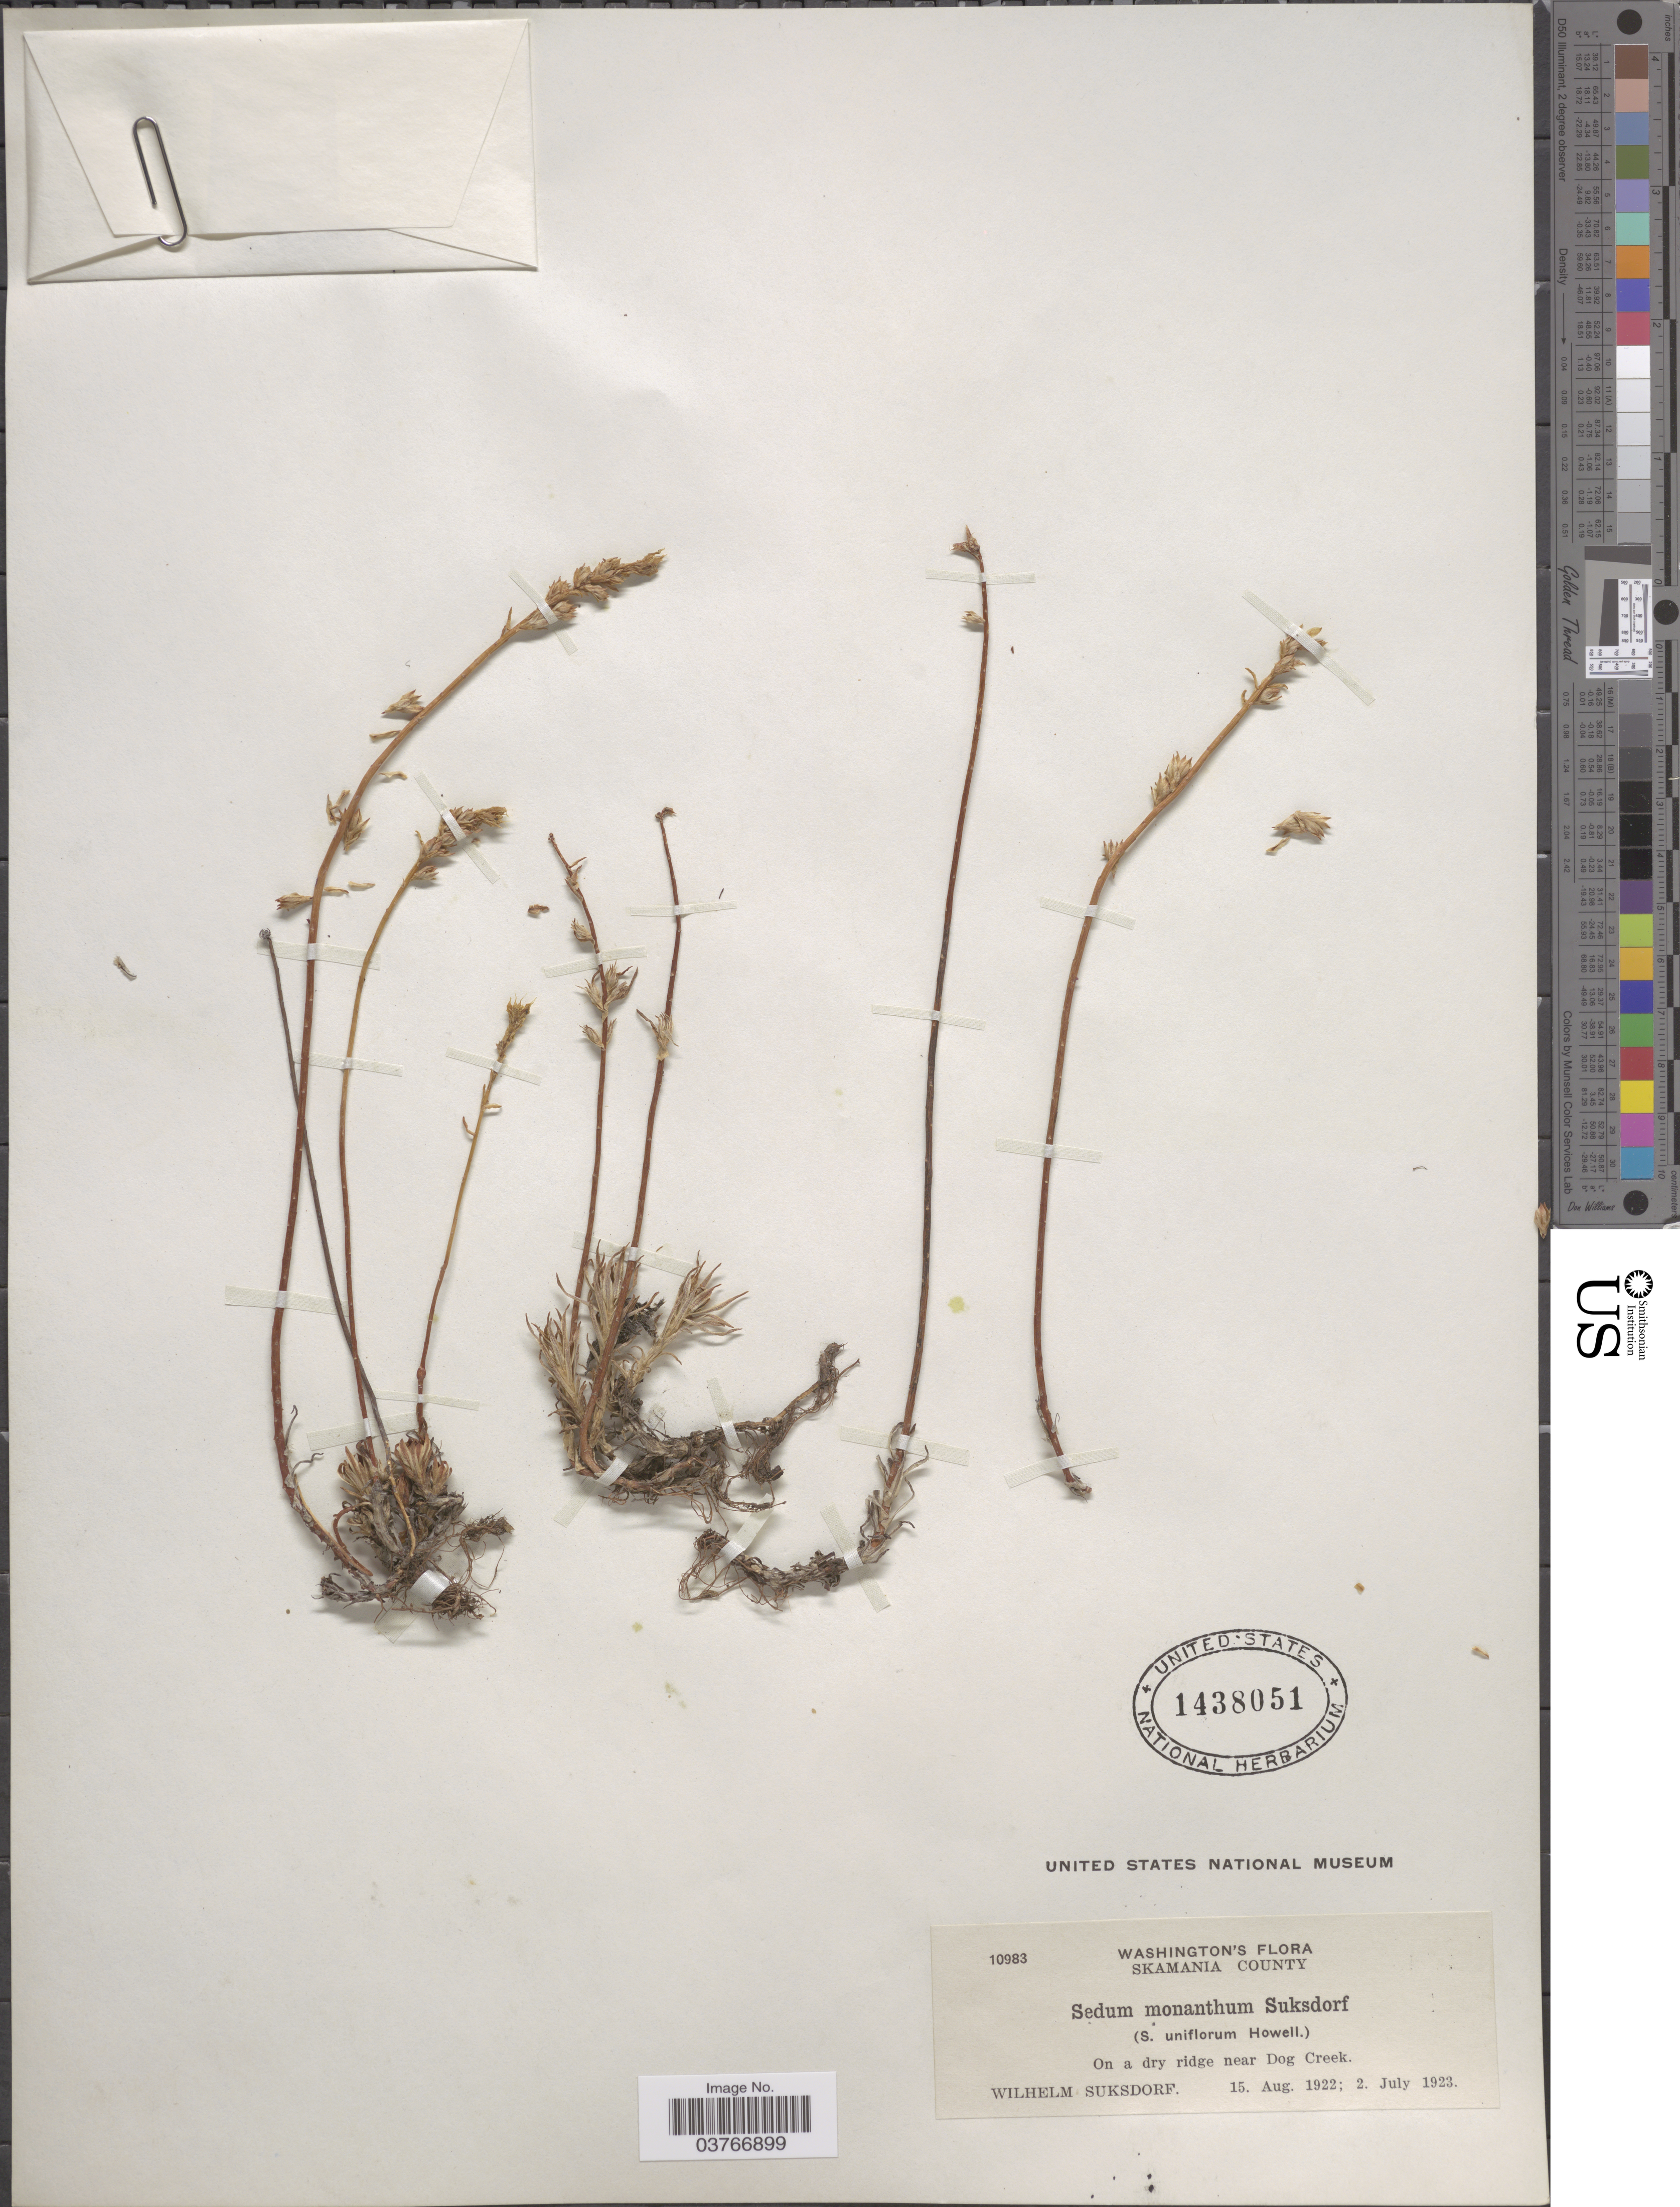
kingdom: Plantae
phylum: Tracheophyta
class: Magnoliopsida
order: Saxifragales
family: Crassulaceae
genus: Sedum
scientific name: Sedum sp.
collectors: W. N. Suksdorf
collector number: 10983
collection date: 1922-08-15/1923-07-02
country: United States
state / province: Washington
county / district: Skamania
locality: Skamania County. On a dry ridge near Dog Creek.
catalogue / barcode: US 1438051